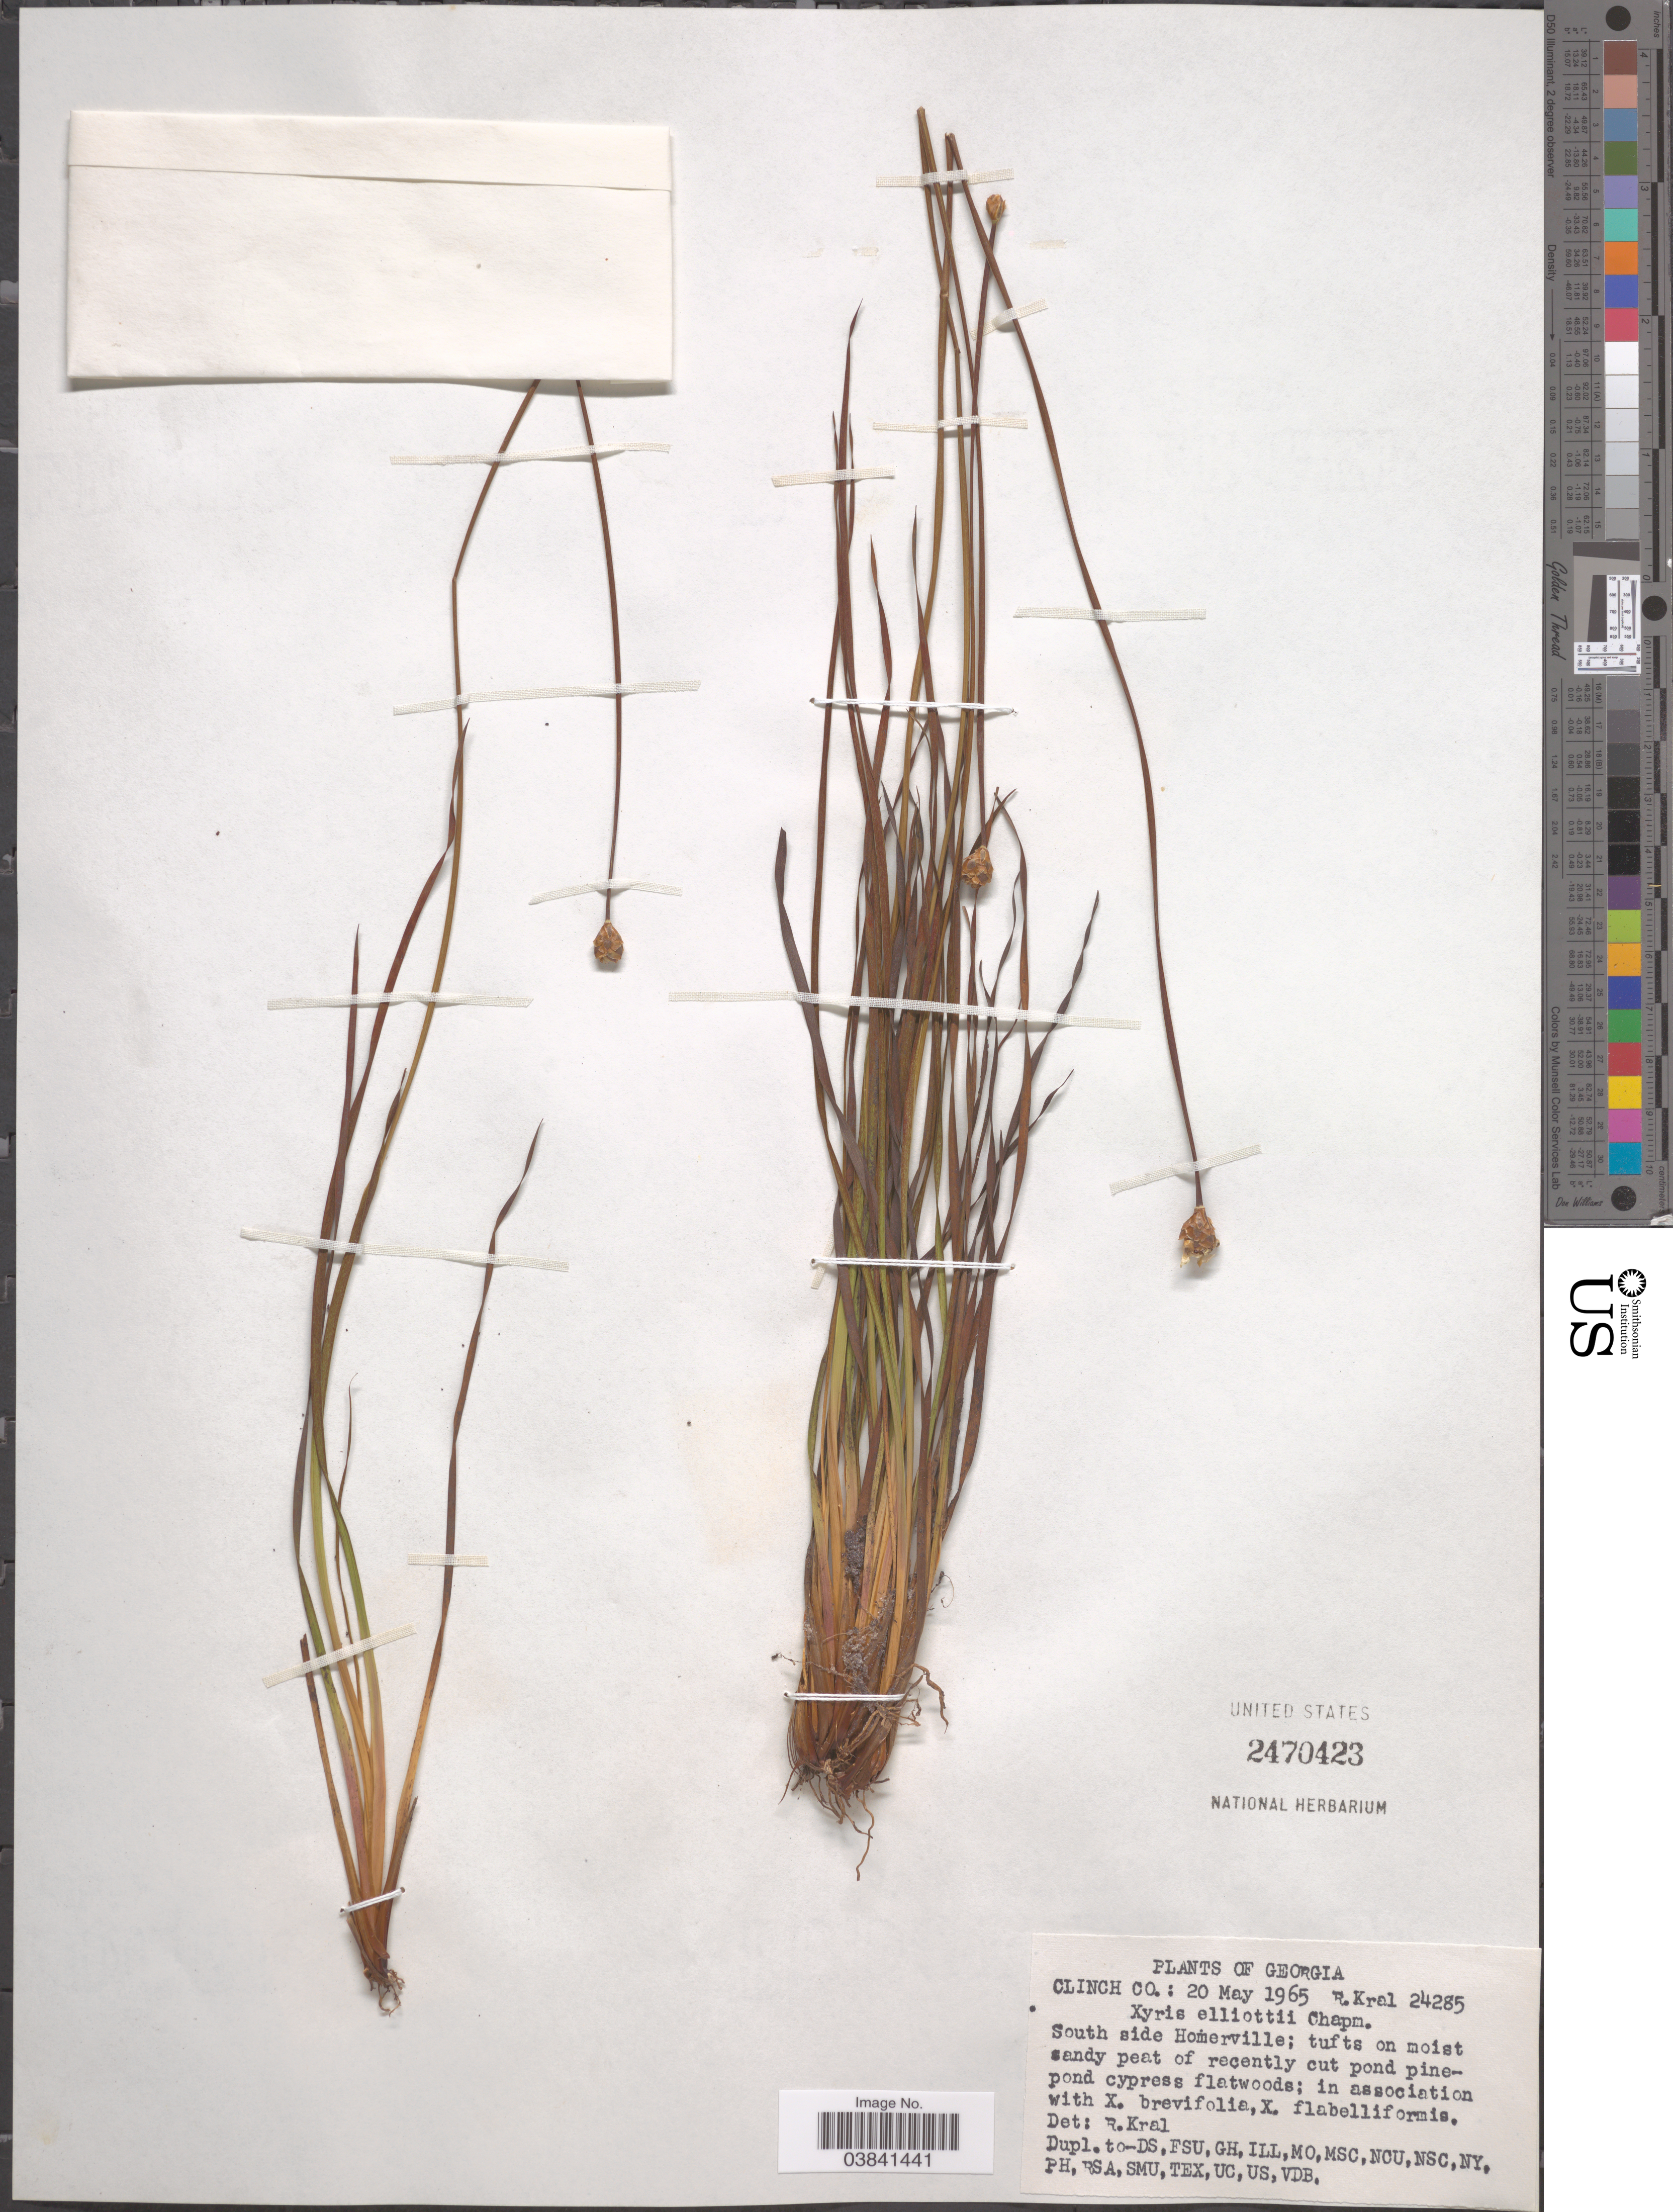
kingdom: Plantae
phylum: Tracheophyta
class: Liliopsida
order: Poales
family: Xyridaceae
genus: Xyris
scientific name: Xyris elliottii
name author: Chapm.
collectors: R. Kral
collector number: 24285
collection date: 1965-05-20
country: United States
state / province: Georgia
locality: Clinch Co.: South side Homerville.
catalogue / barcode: US 2470423